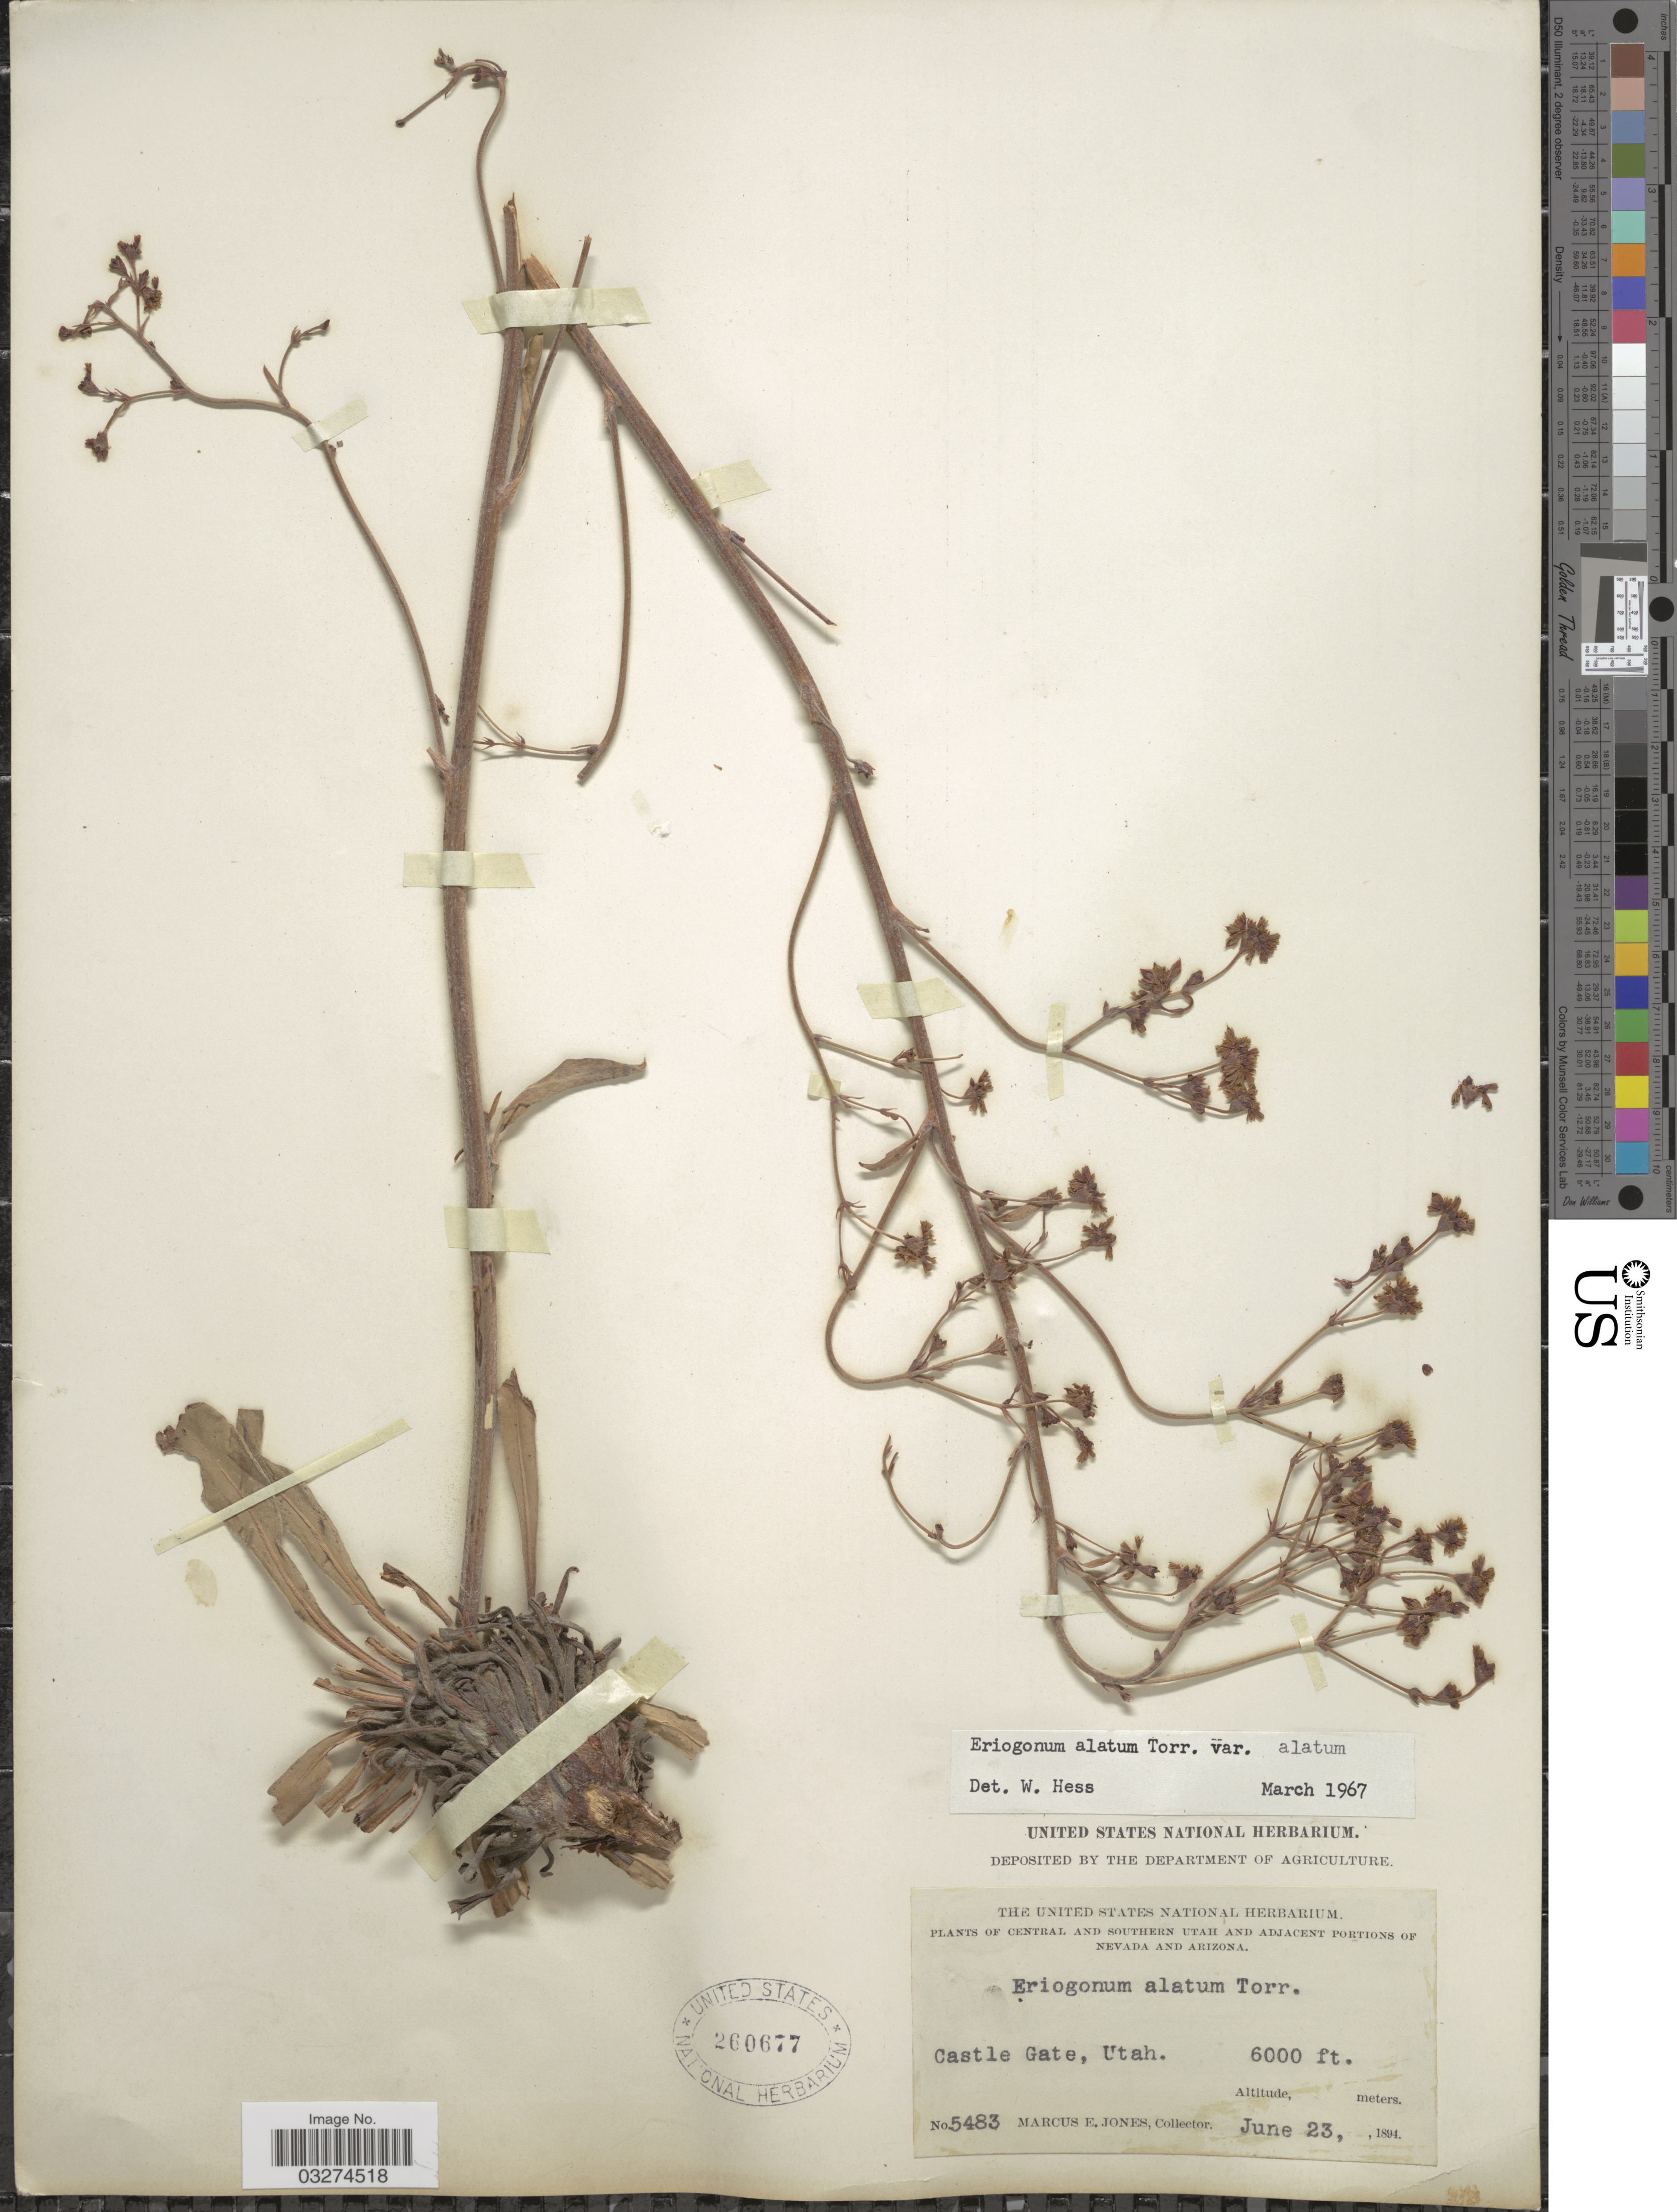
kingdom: Plantae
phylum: Tracheophyta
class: Magnoliopsida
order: Caryophyllales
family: Polygonaceae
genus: Eriogonum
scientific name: Eriogonum alatum var. alatum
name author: Torr.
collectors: M. E. Jones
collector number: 5483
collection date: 1894-06-23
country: United States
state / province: Utah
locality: Central and Southern Utah. Castle Gate.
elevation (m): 1829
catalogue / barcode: US 260677